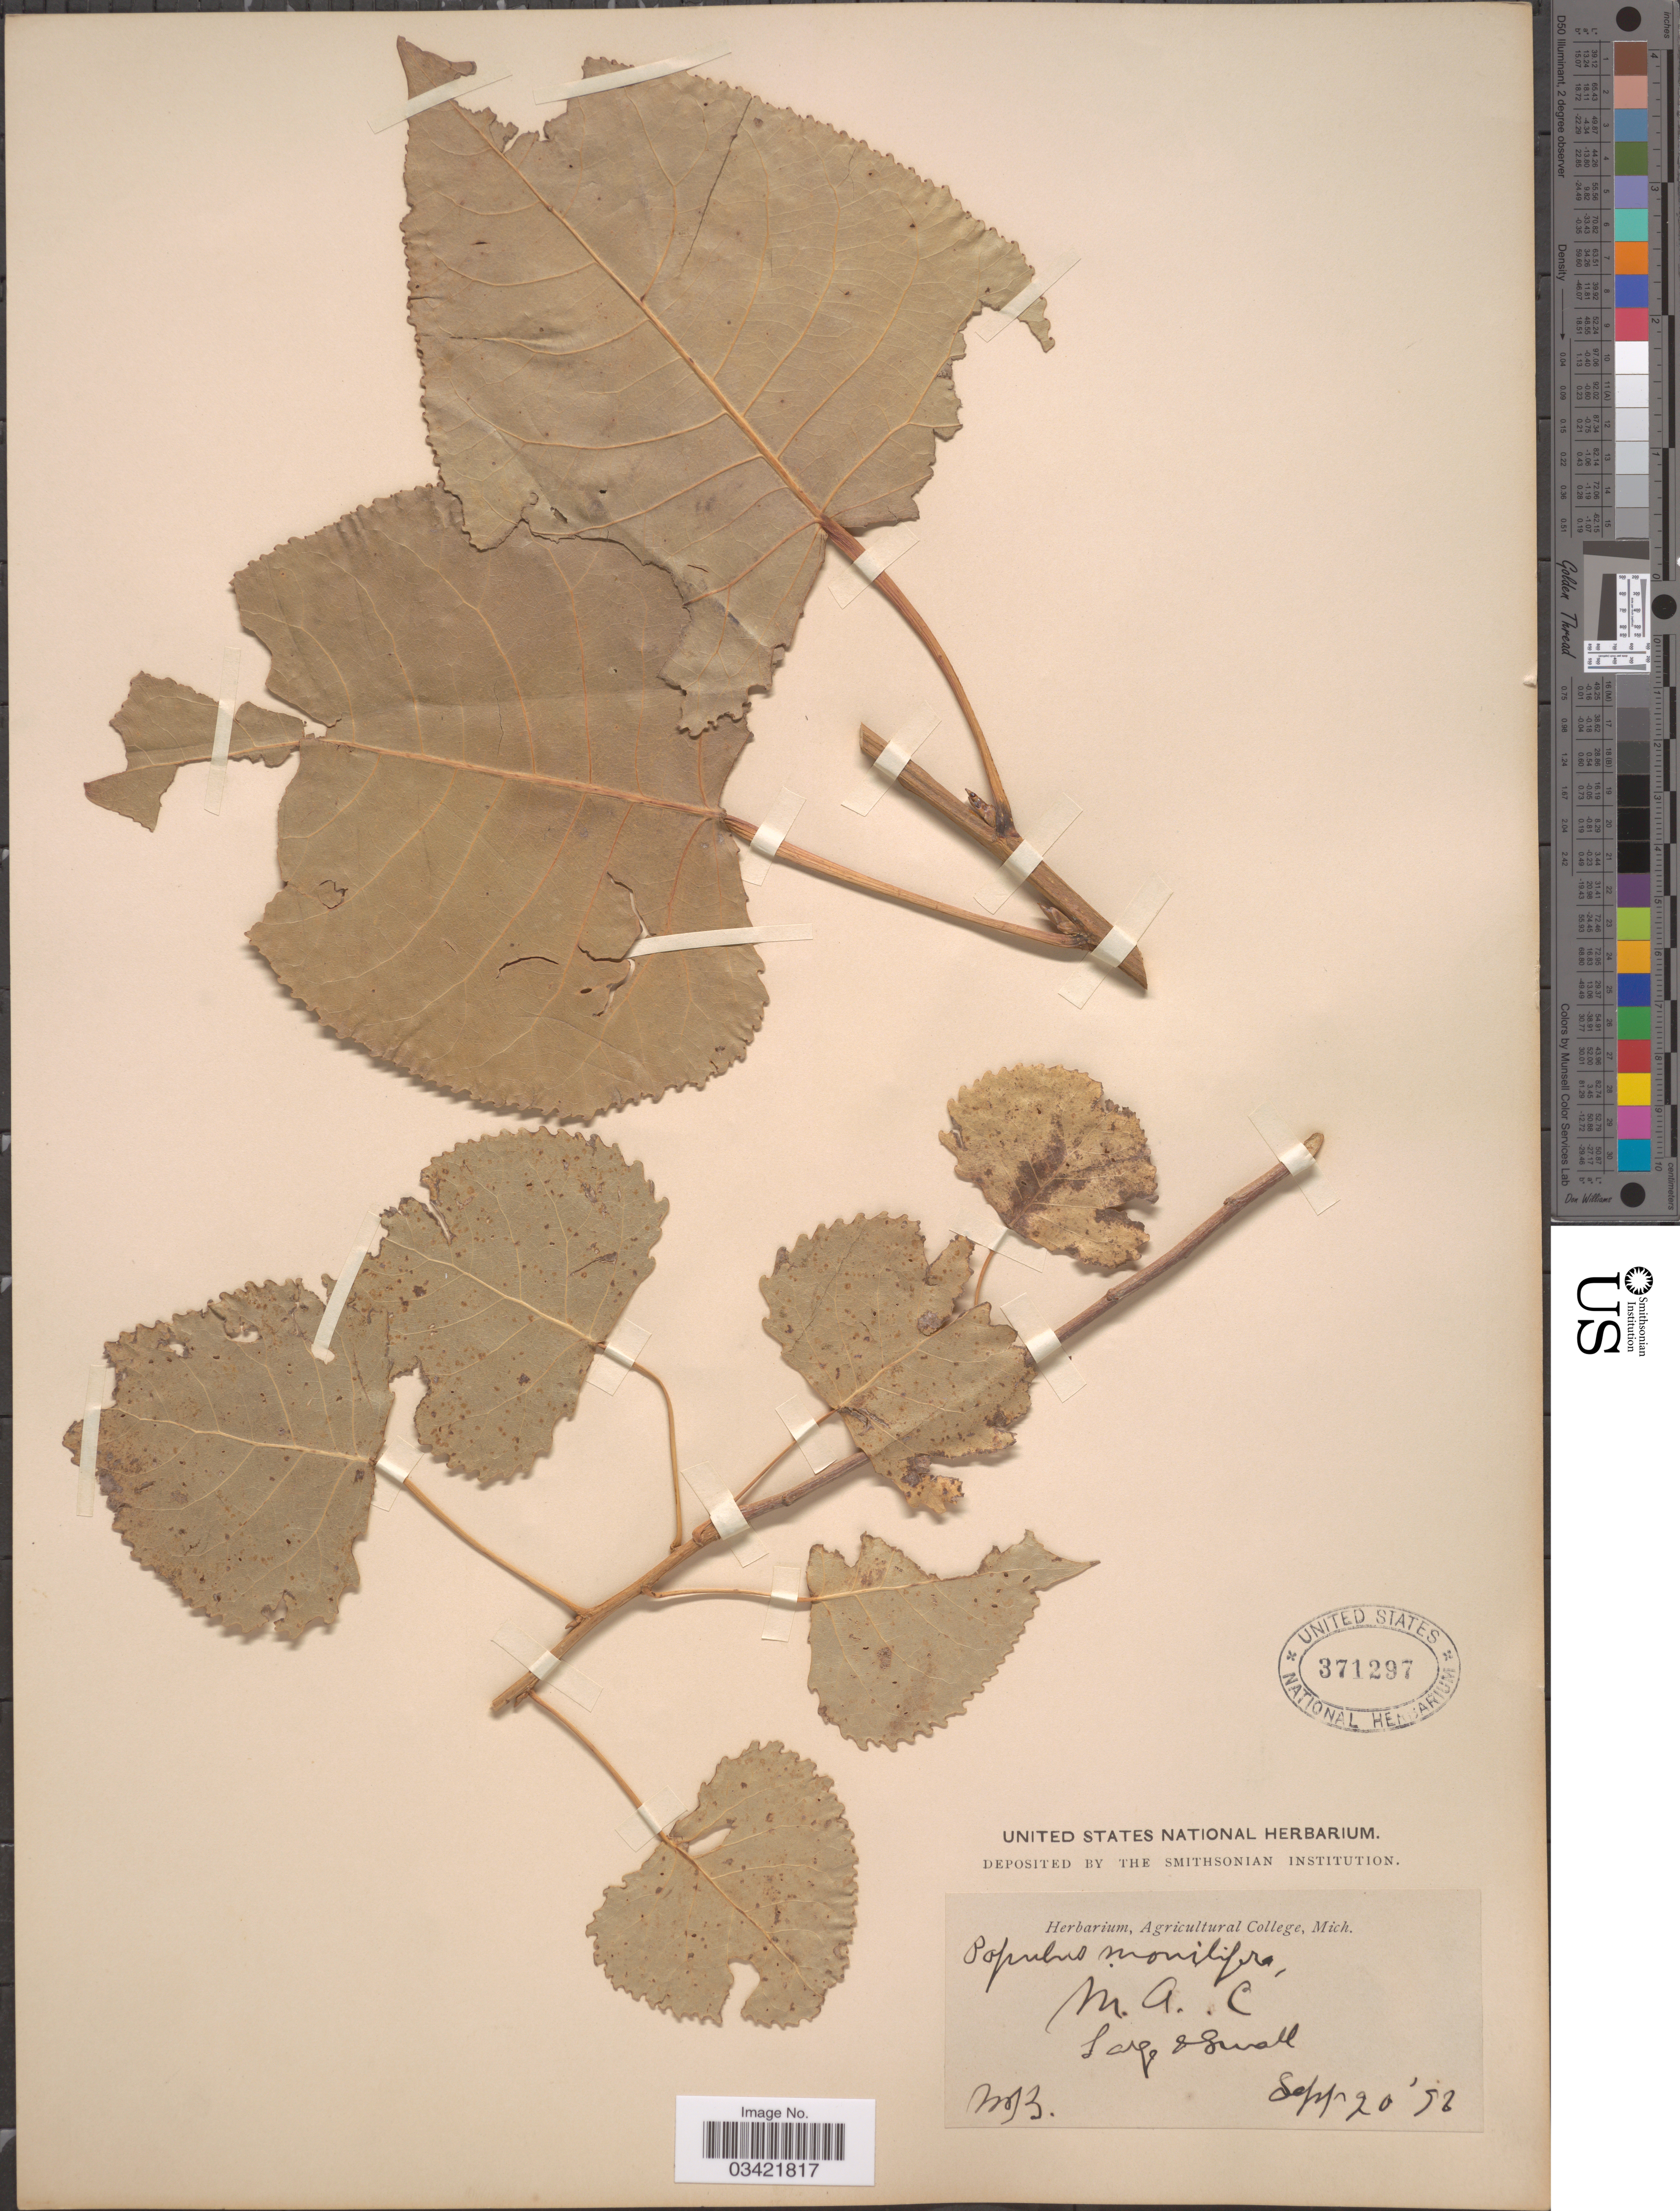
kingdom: Plantae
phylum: Tracheophyta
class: Magnoliopsida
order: Malpighiales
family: Salicaceae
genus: Populus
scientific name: Populus deltoides subsp. monilifera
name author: (Aiton) Eckenw.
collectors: M. J. B.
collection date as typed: Transcribed d/m/y: 20/9/92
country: United States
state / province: Michigan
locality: M. A. C.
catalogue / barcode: US 371297